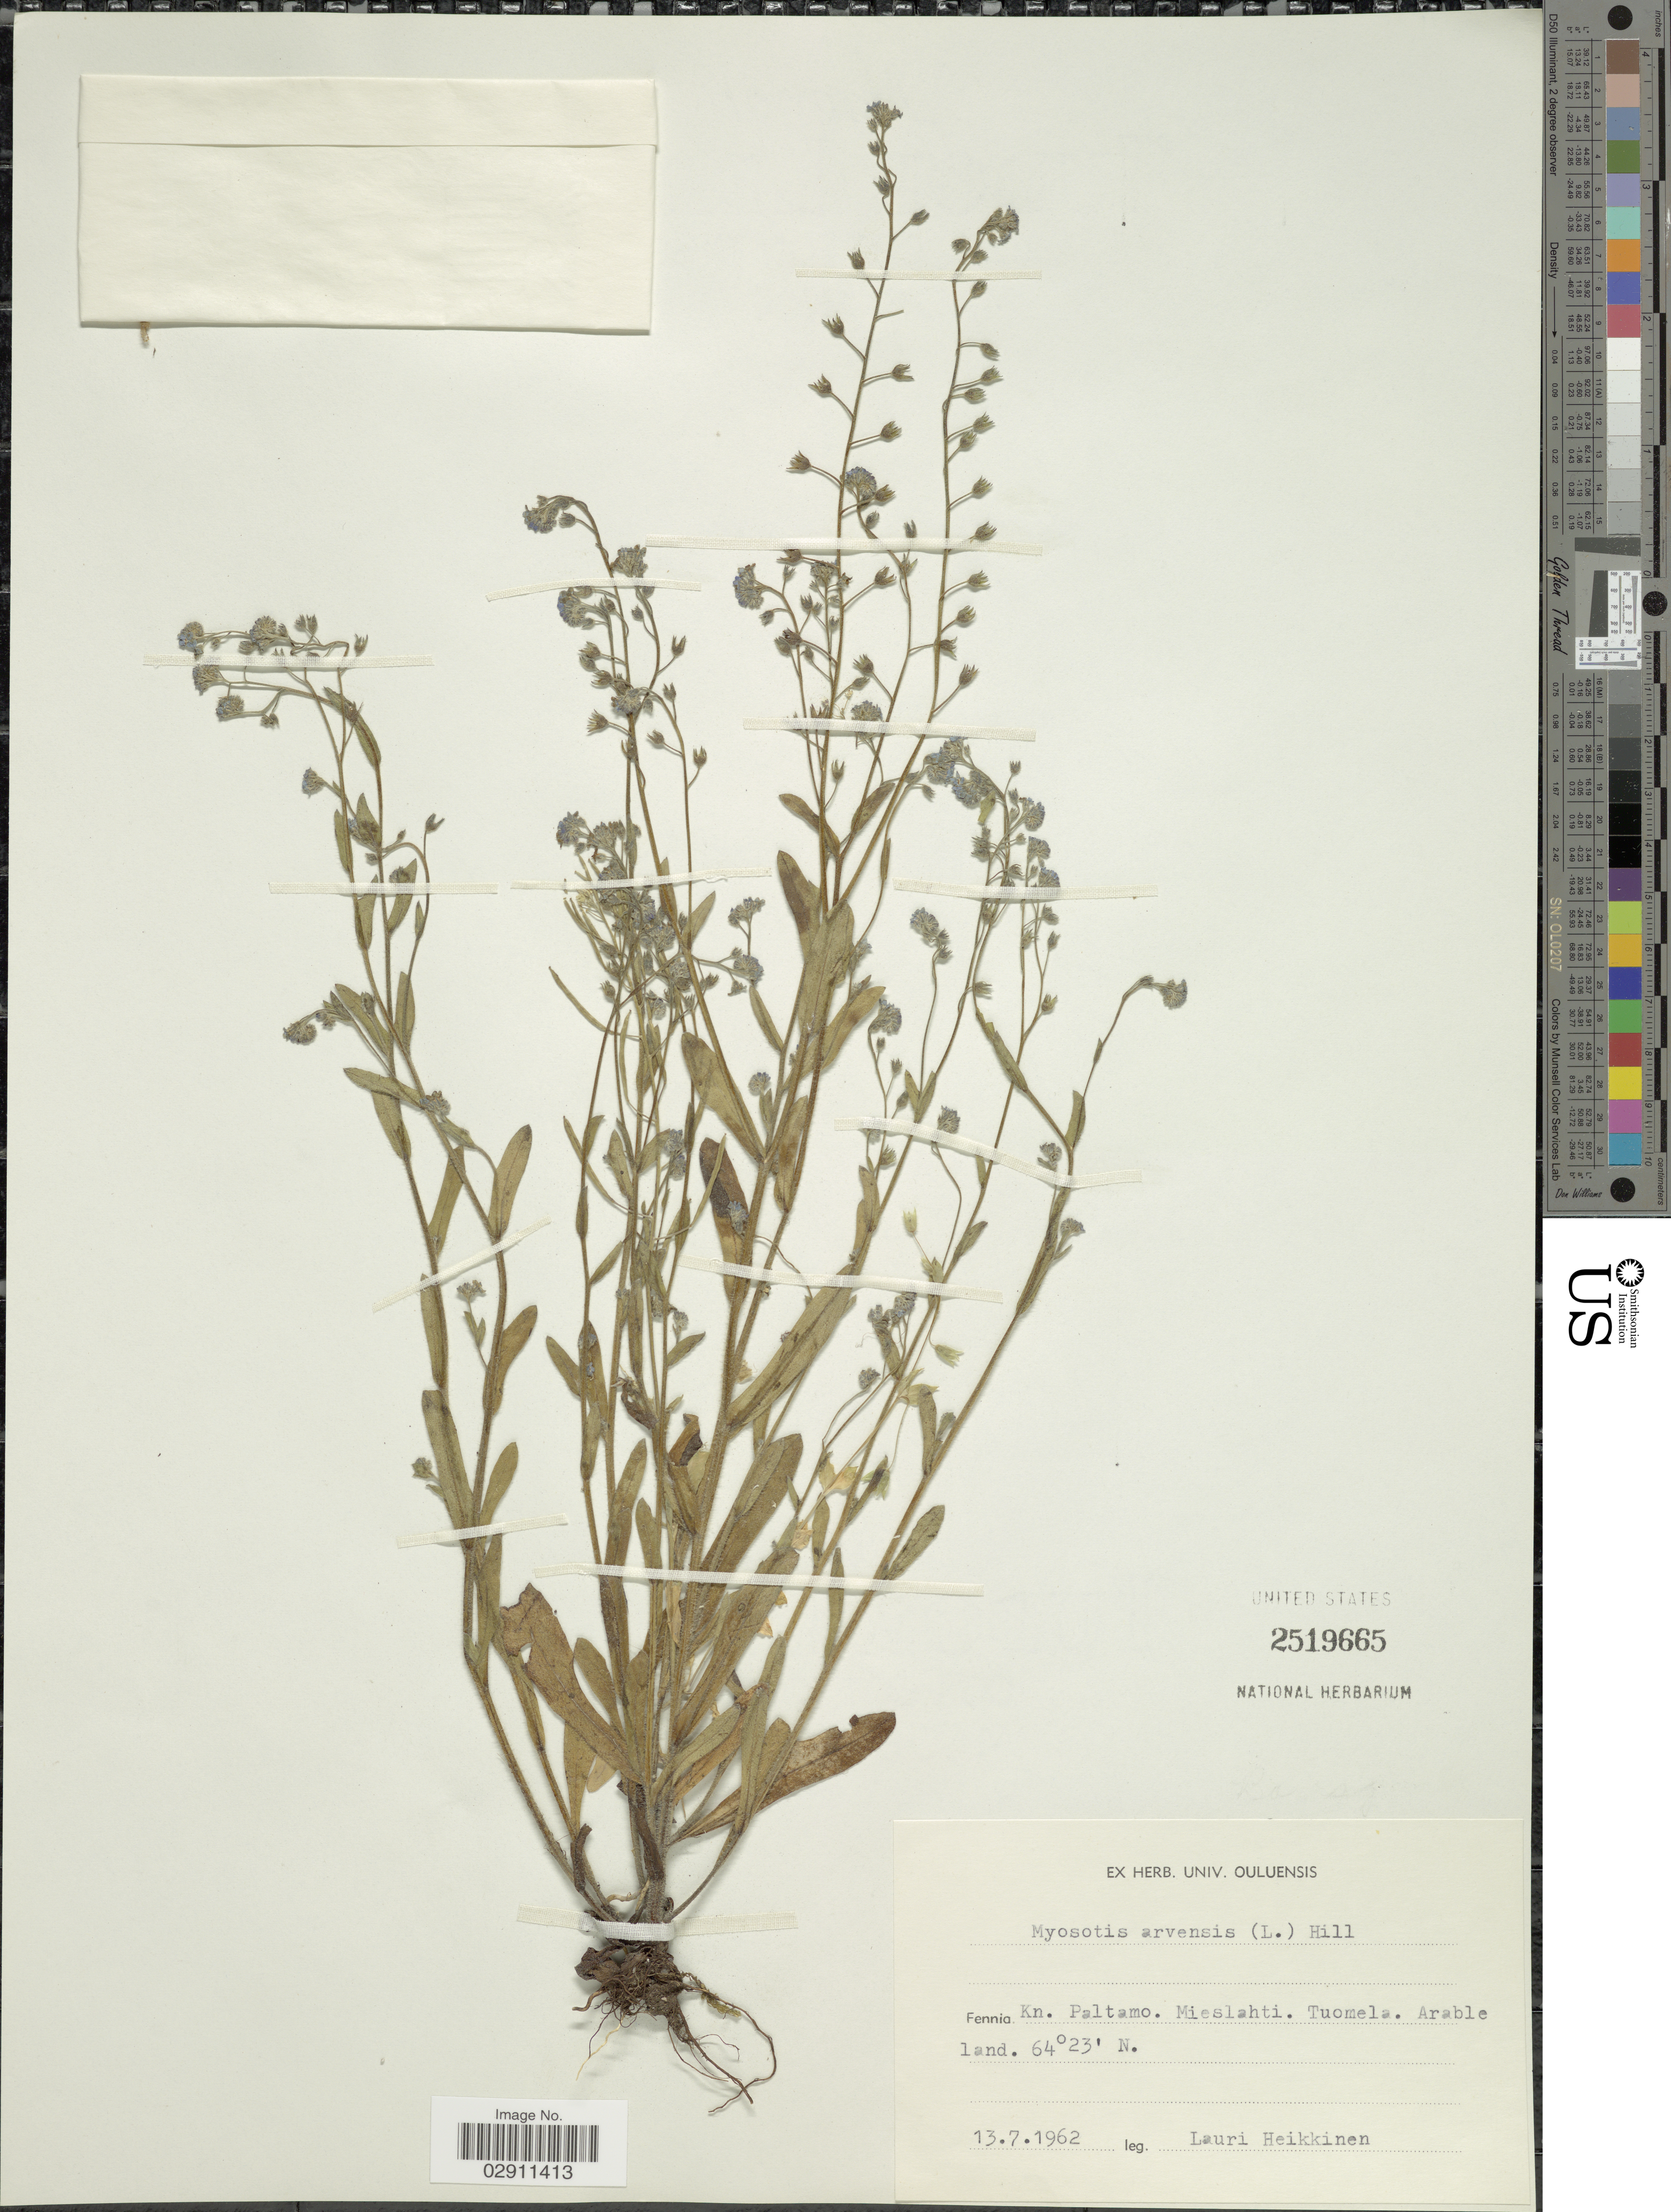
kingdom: Plantae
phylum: Tracheophyta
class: Magnoliopsida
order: Boraginales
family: Boraginaceae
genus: Myosotis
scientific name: Myosotis arvensis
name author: (L.) Hill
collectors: L. Heikkinen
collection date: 1962-07-13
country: Finland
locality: Kn. Paltamo. Mieslahti. Tuomela. Arableland.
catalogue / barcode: US 2519665